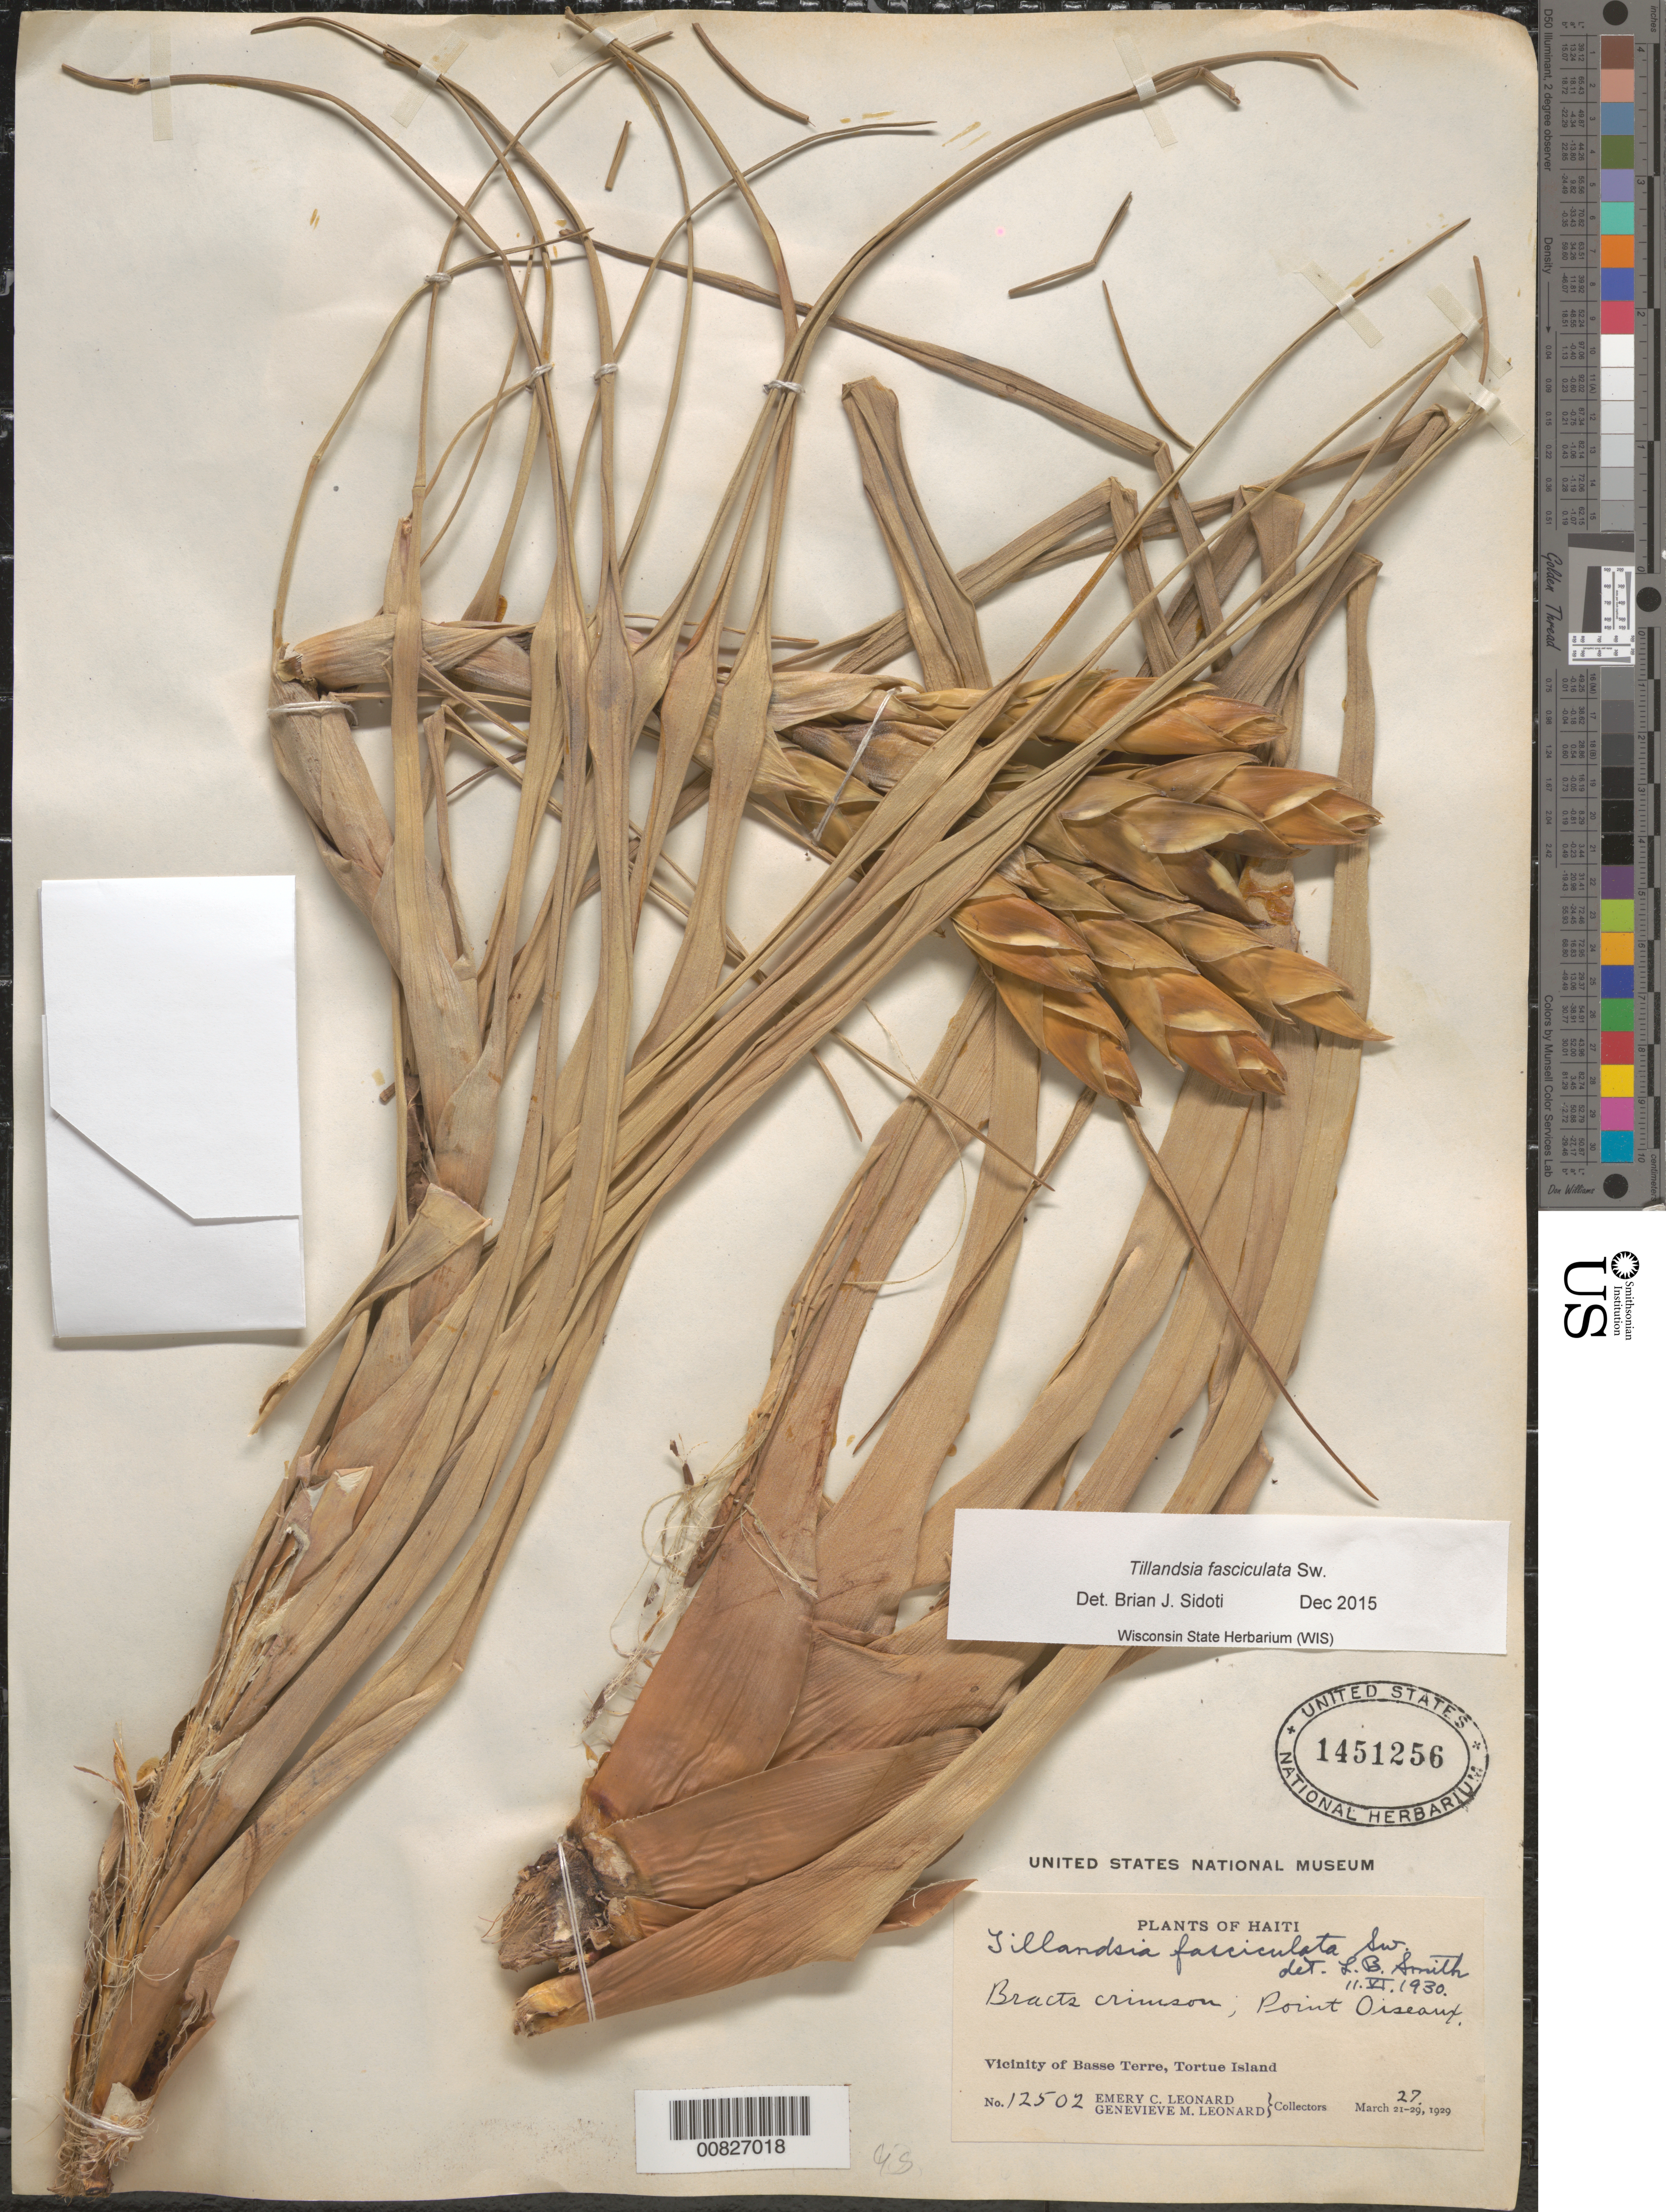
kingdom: Plantae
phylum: Tracheophyta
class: Liliopsida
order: Poales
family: Bromeliaceae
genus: Tillandsia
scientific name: Tillandsia fasciculata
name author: Sw.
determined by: Smith, Lyman B., (US), NMNH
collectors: E. C. Leonard & G. M. Leonard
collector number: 12502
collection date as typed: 27 Mar 1929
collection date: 1929-03-27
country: Haiti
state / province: Nord-Óuest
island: Île de la Tortue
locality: Vicinity of Basse Terre, Tortue Island. Point Oiseaux.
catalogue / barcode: US 1451256